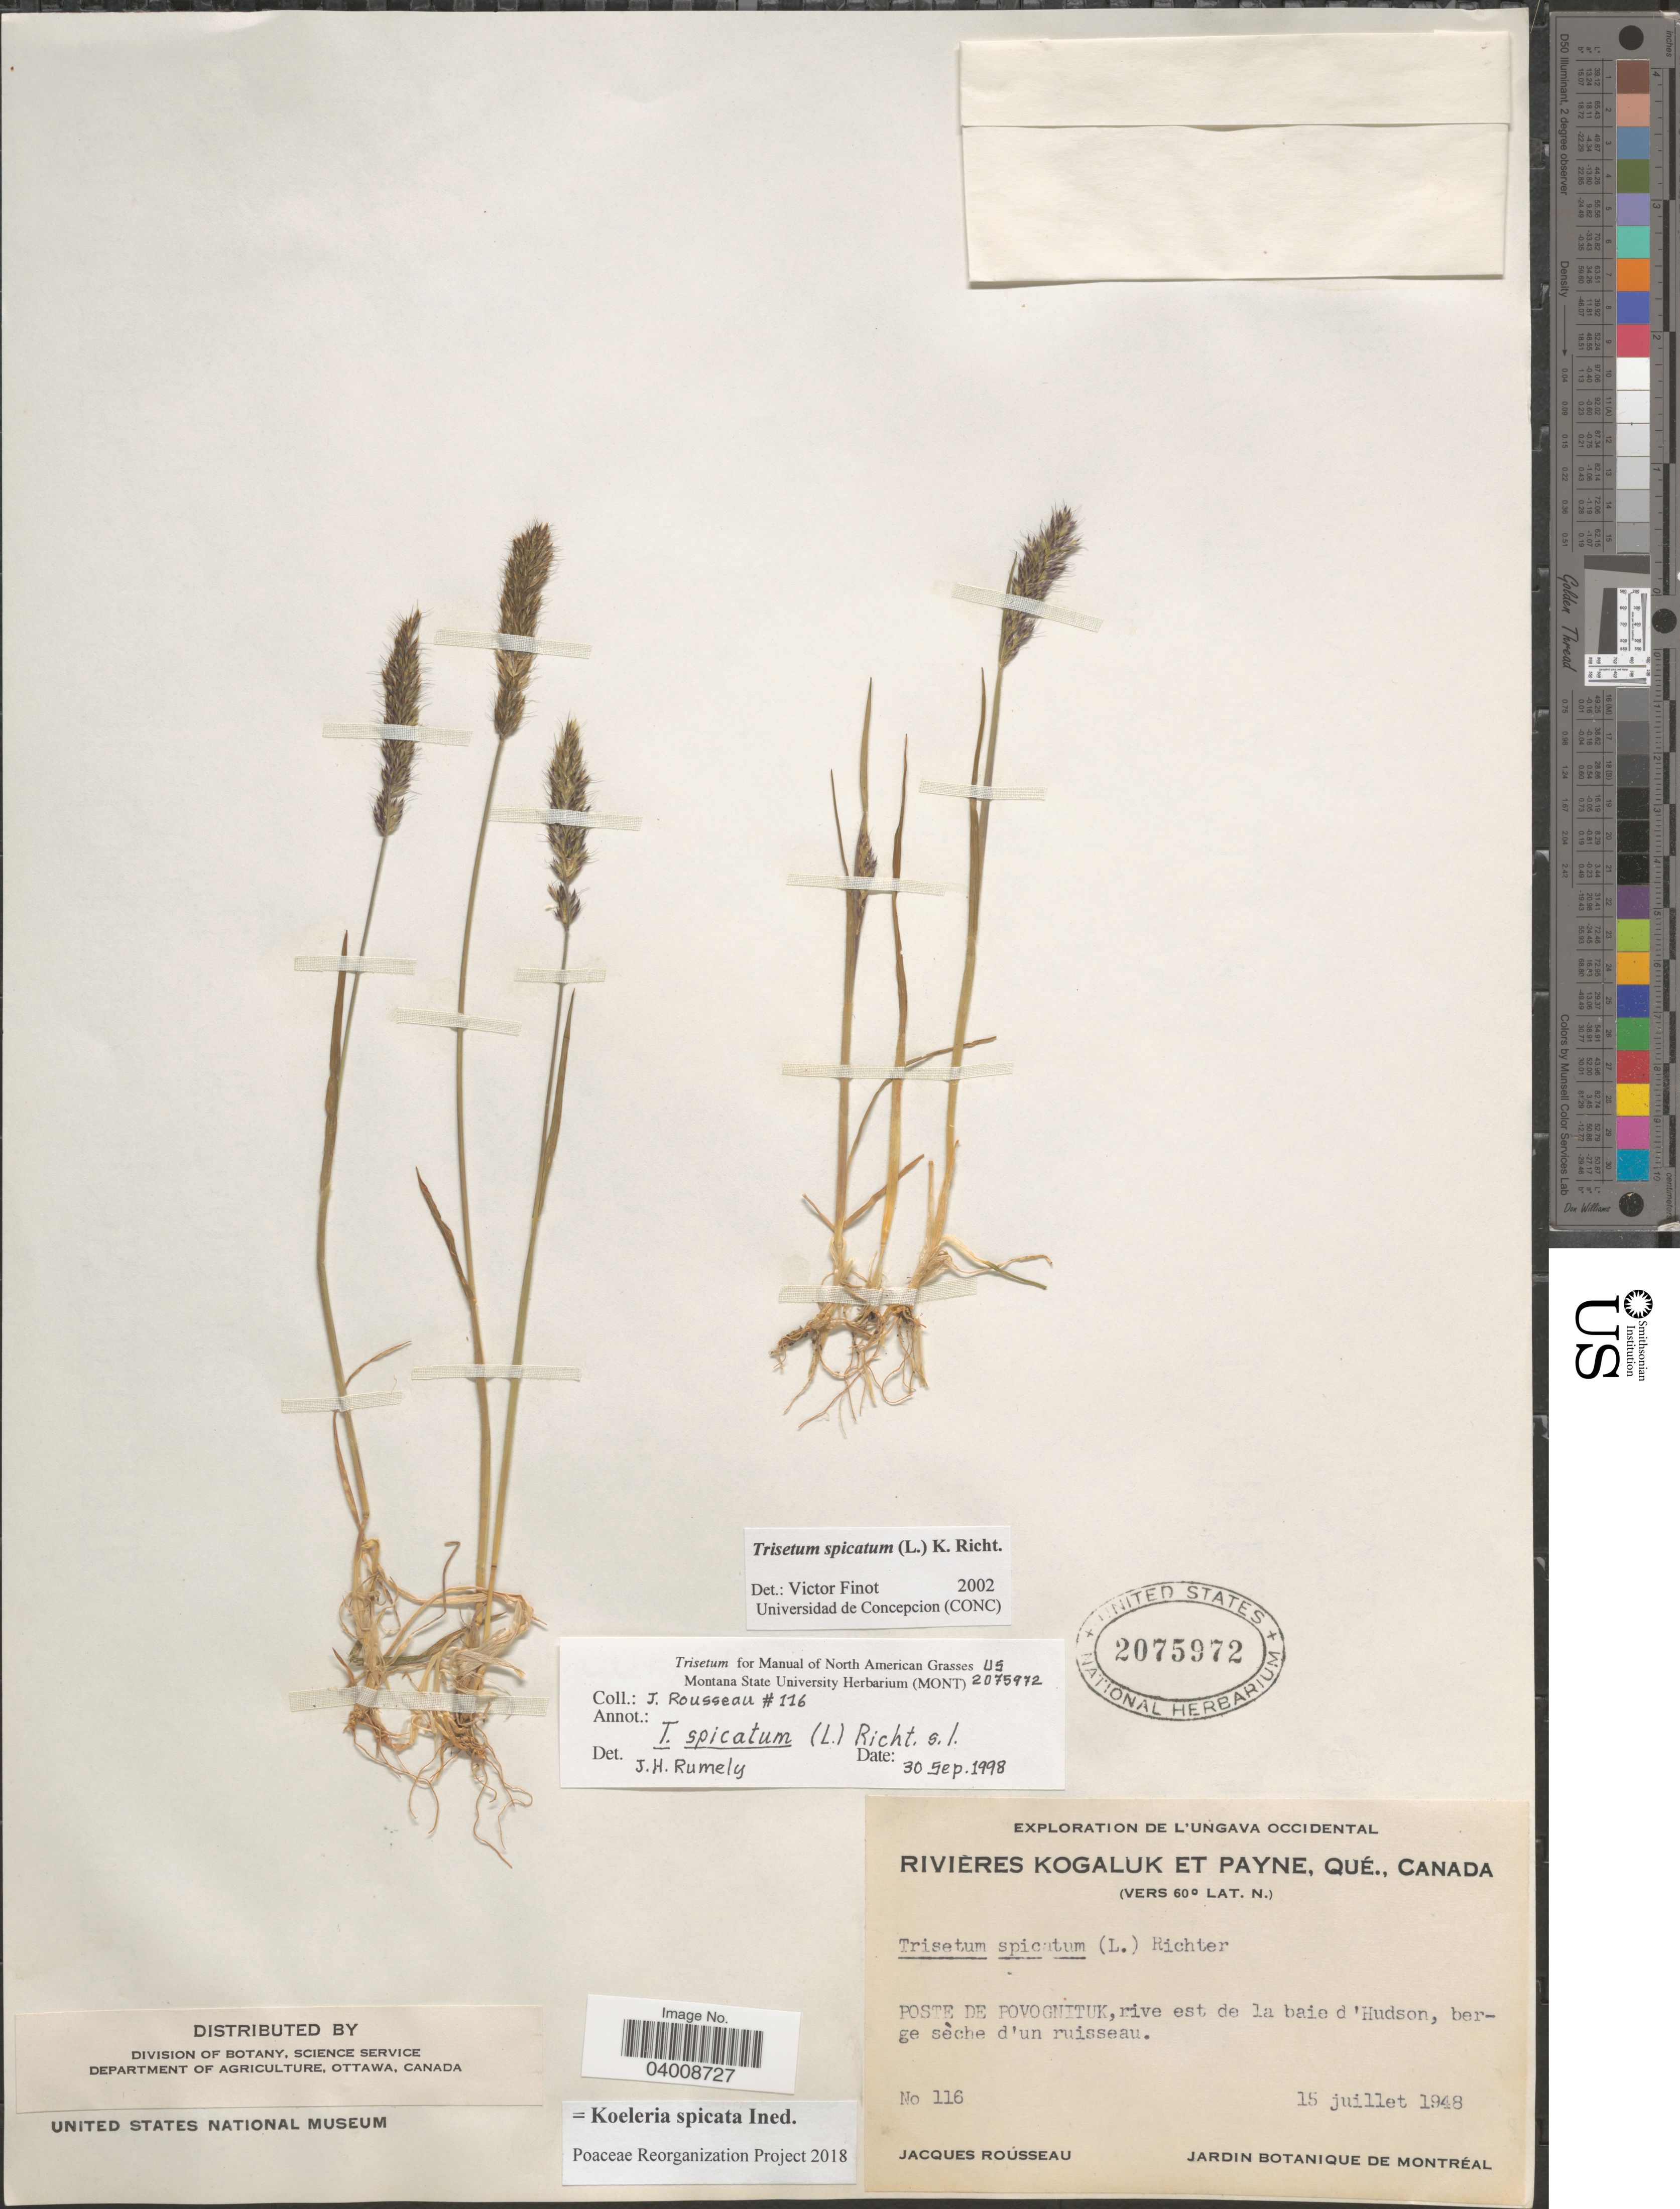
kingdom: Plantae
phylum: Tracheophyta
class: Liliopsida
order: Poales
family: Poaceae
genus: Koeleria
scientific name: Koeleria spicata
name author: (L.) Barberá et al.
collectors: J. Rousseau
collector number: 116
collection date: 1948-07-15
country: Canada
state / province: Quebec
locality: Rivières Kogaluk et Payne. Poste de Povognituk, rive est de la baie d'Hudson.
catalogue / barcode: US 2075972